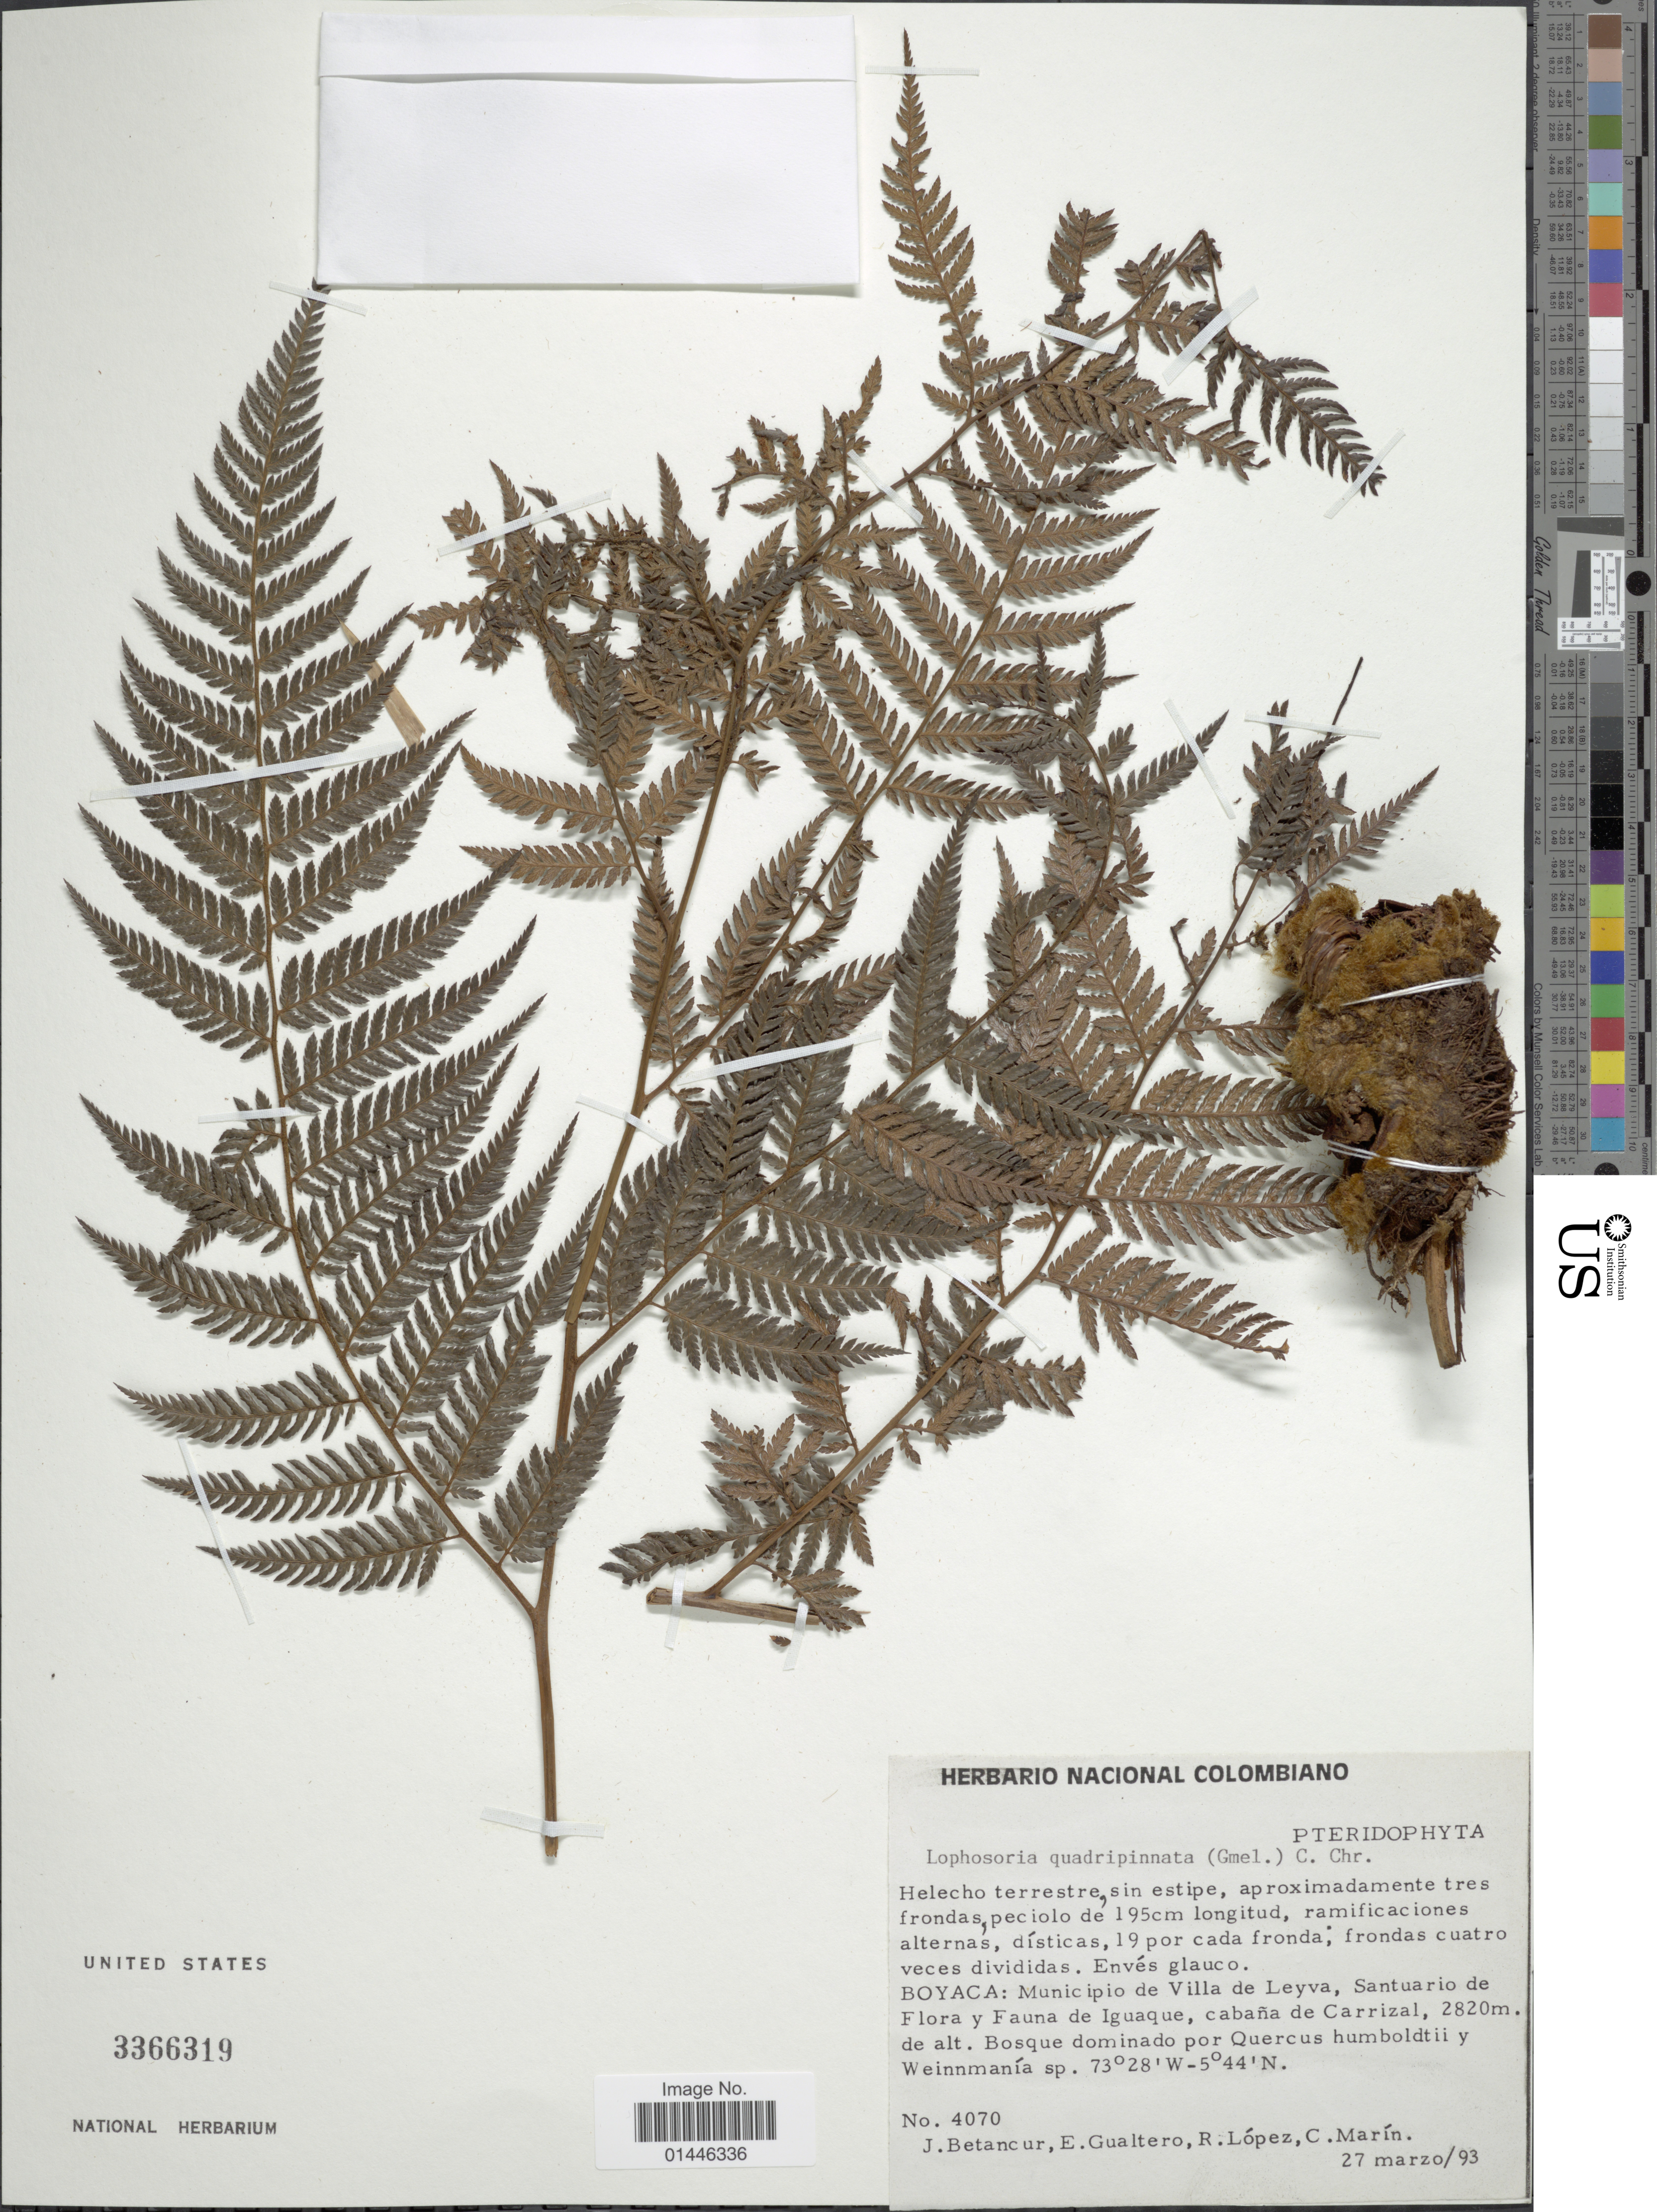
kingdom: Plantae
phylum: Tracheophyta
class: Polypodiopsida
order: Cyatheales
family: Dicksoniaceae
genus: Lophosoria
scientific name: Lophosoria quadripinnata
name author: (J.F. Gmel.) C. Chr.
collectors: J. Betancur, E. Gualtero, R. Lopez & C. Marín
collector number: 4070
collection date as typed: Transcribed d/m/y: 27/3/93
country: Colombia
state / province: Boyacá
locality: Muncipio de Villa de Leyva, Santuario de Flora y Fauna de Iguaque, cabaña de Carrizal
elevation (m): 2820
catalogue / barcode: US 3366319